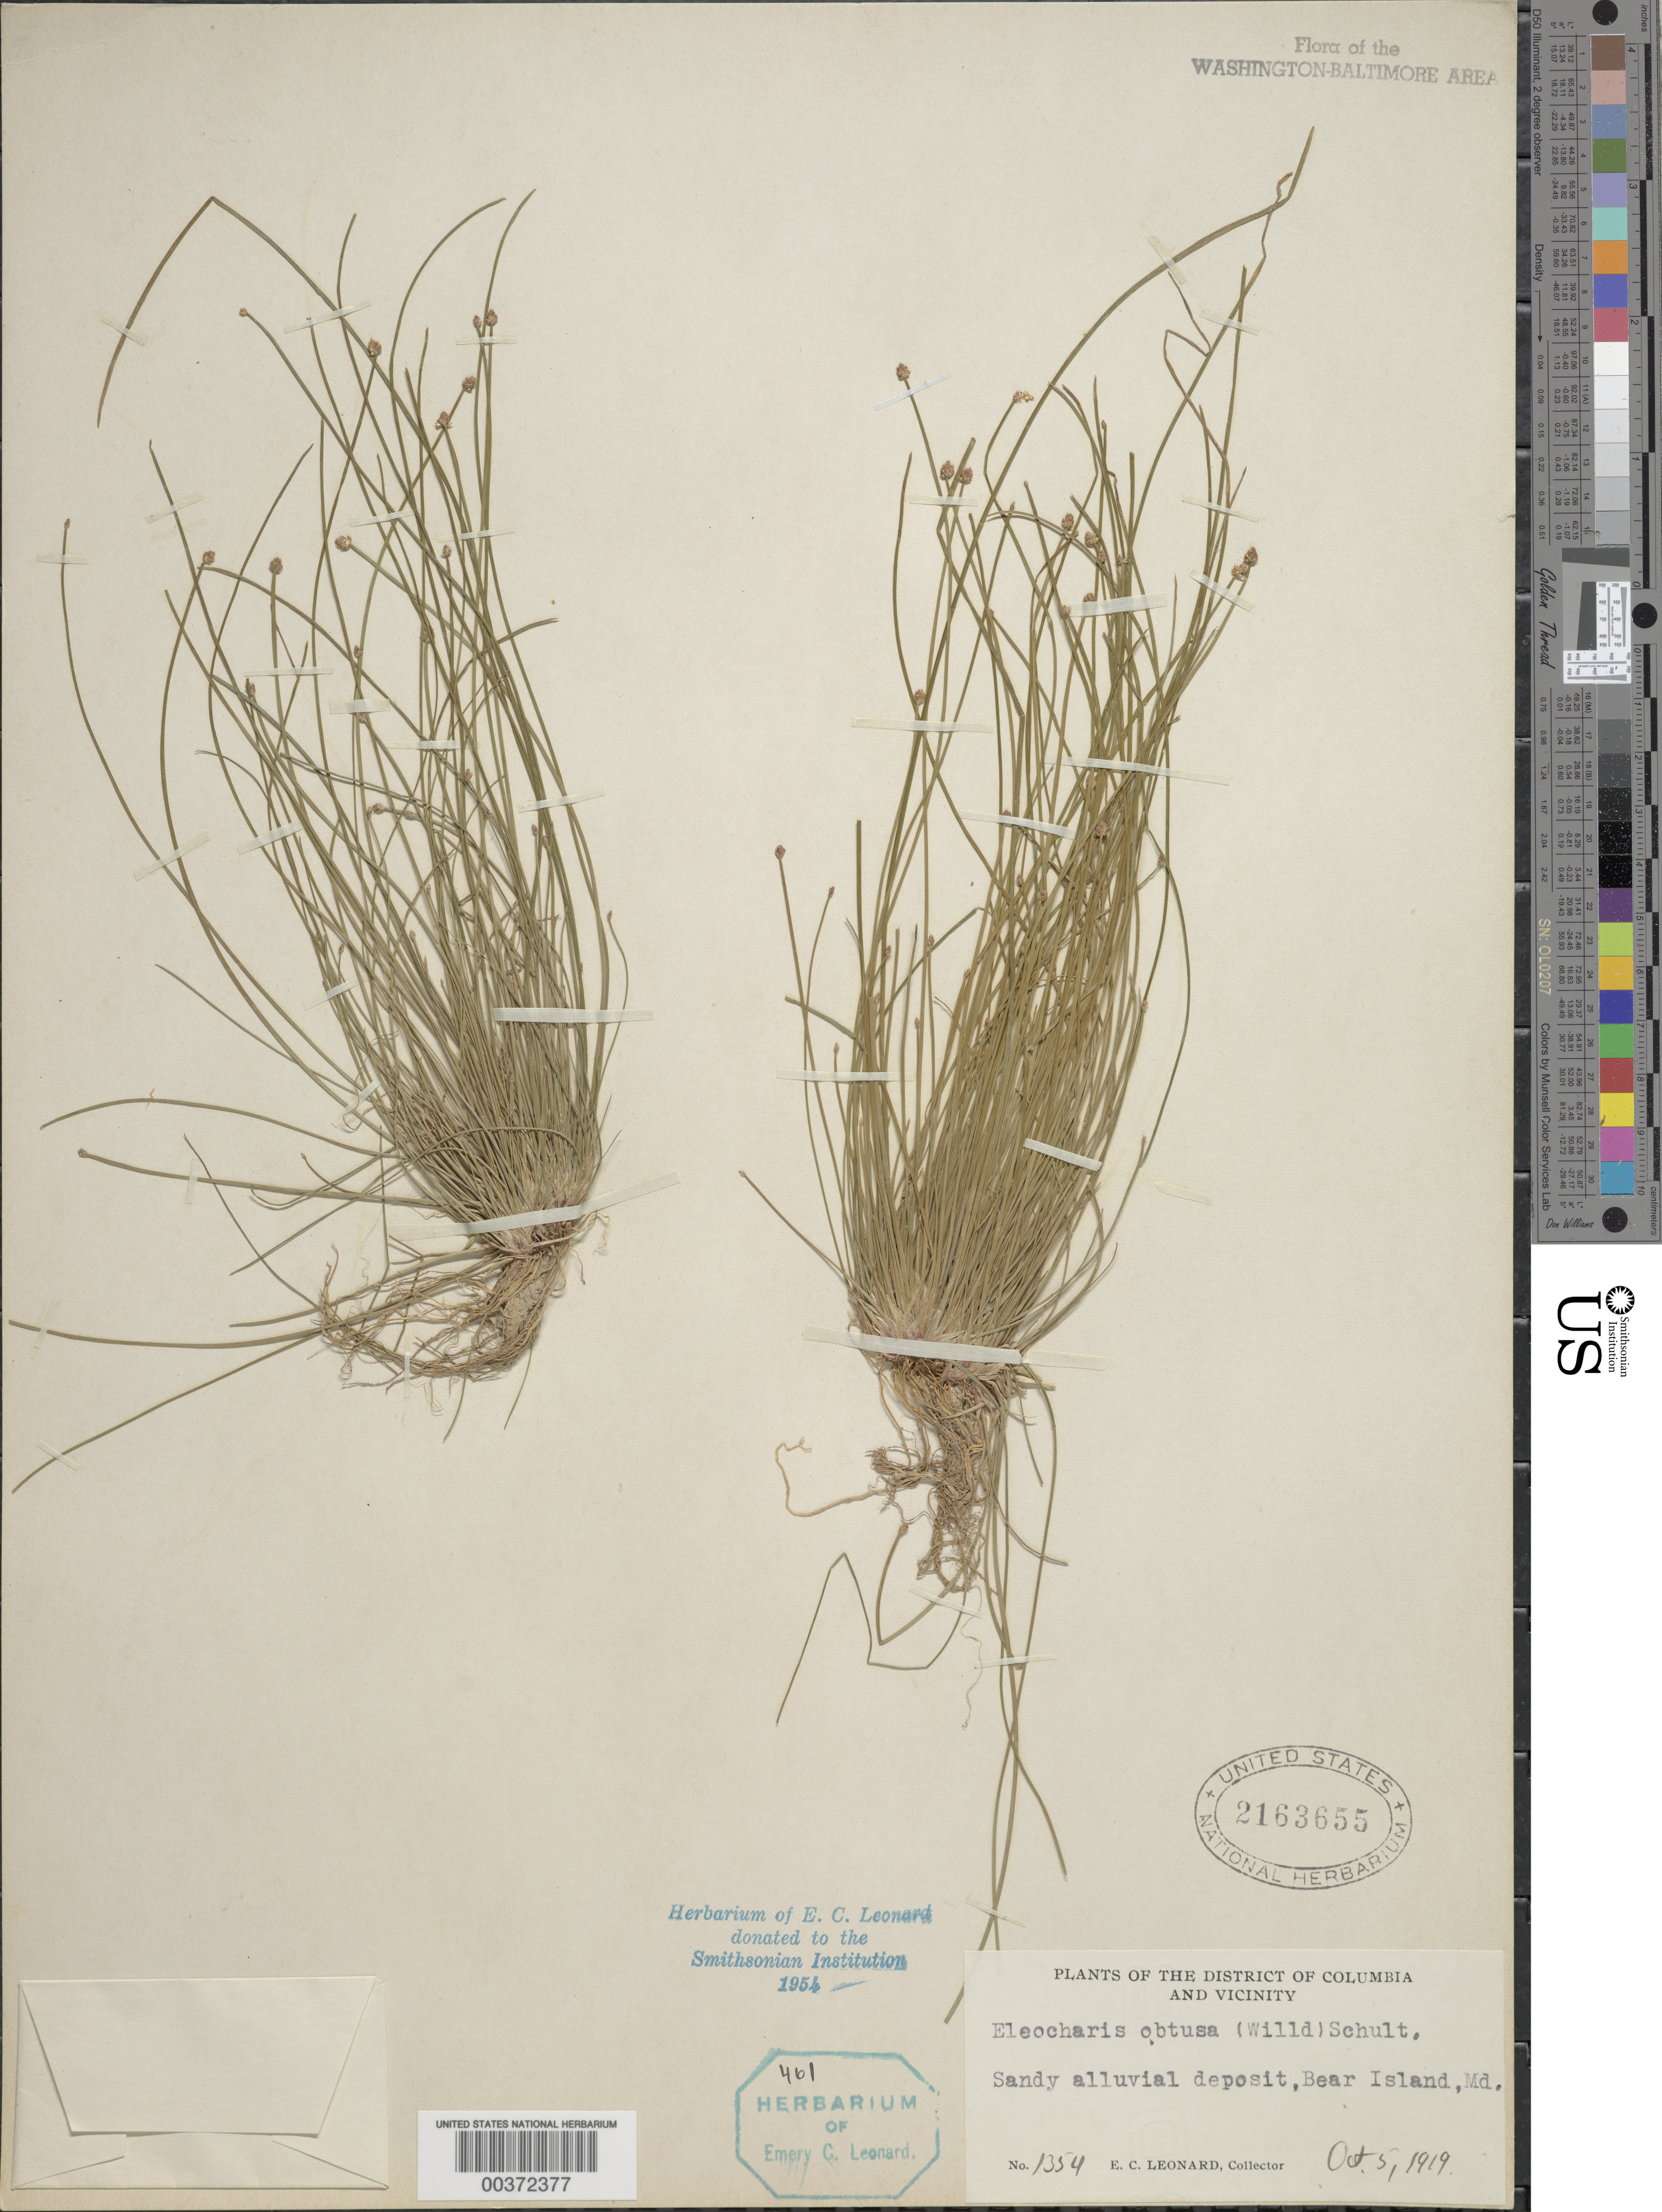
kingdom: Plantae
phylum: Tracheophyta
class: Liliopsida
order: Poales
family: Cyperaceae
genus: Eleocharis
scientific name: Eleocharis obtusa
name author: (Willd.) Schult.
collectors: E. C. Leonard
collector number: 1354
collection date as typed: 05 Oct 1919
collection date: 1919-10-05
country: United States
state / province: Maryland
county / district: Montgomery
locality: Bear Island C. & O. Canal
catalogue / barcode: US 2163655